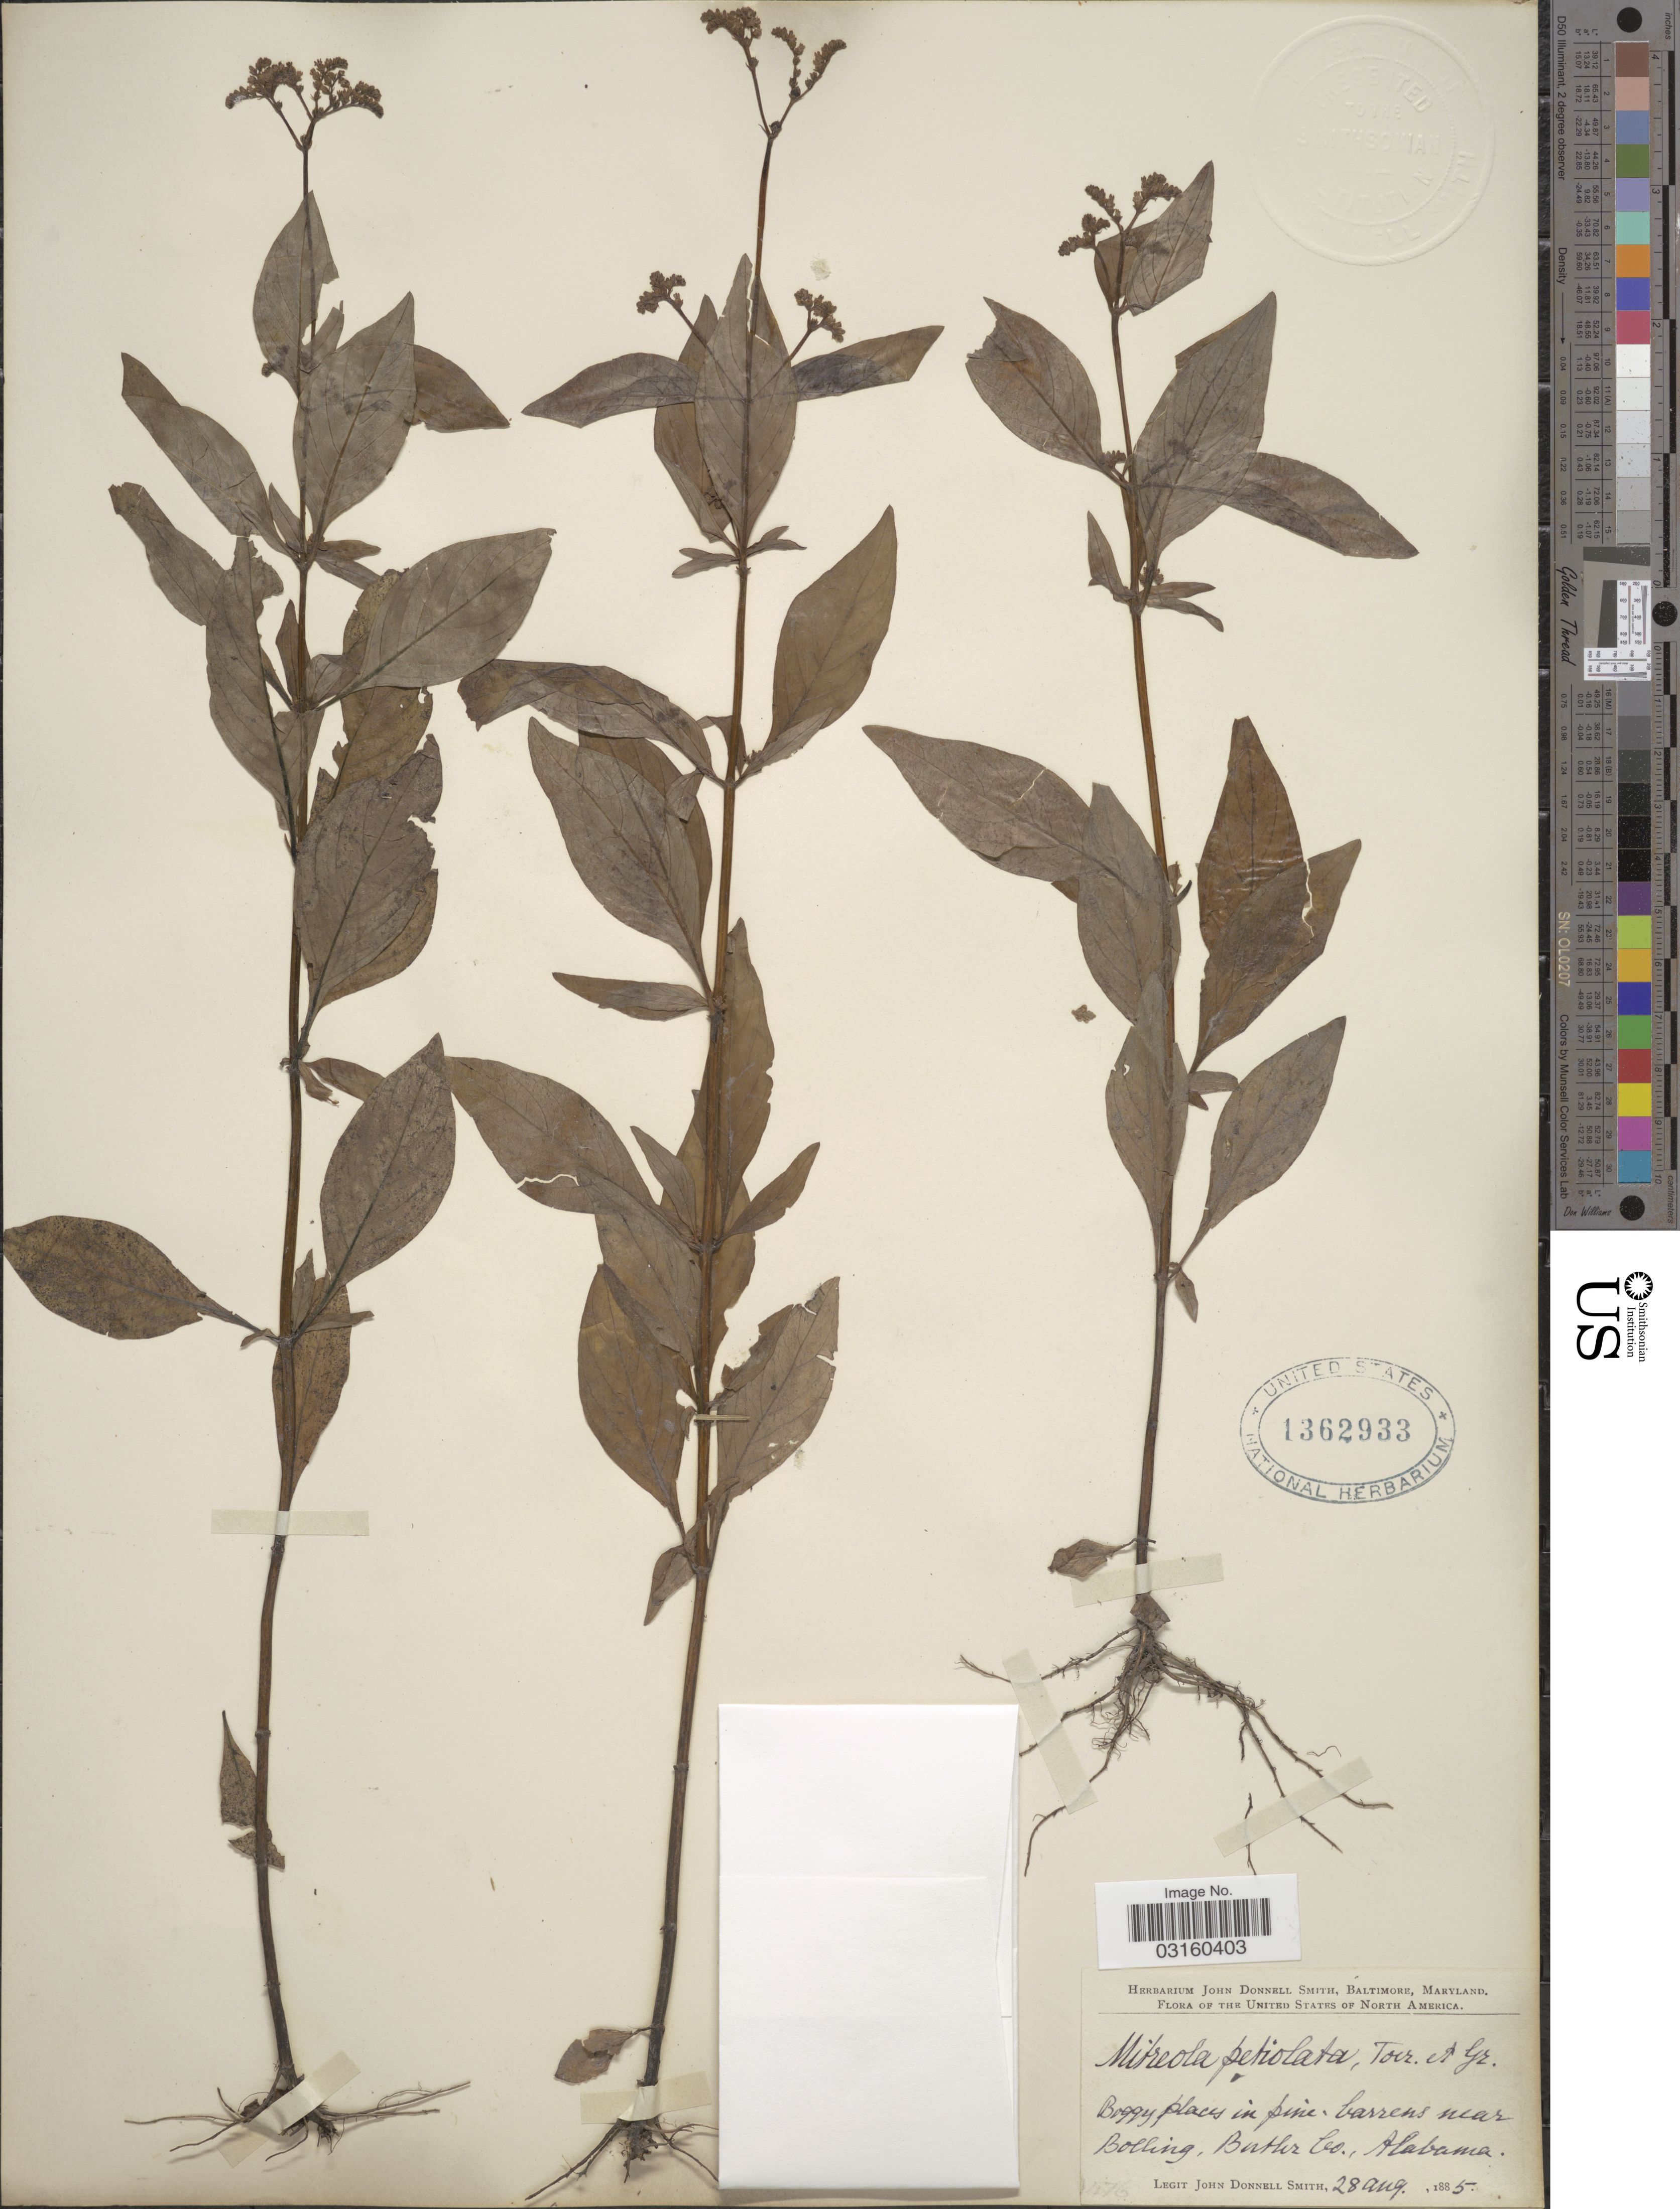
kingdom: Plantae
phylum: Tracheophyta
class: Magnoliopsida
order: Gentianales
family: Loganiaceae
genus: Mitreola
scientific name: Mitreola petiolata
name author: (J.F. Gmel.) Torr. & A. Gray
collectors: J. Donnell Smith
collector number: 476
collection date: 1885-08-28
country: United States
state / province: Alabama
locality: Boggy places in pine barrens near Bolling, Butler Co.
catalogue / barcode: US 1362933